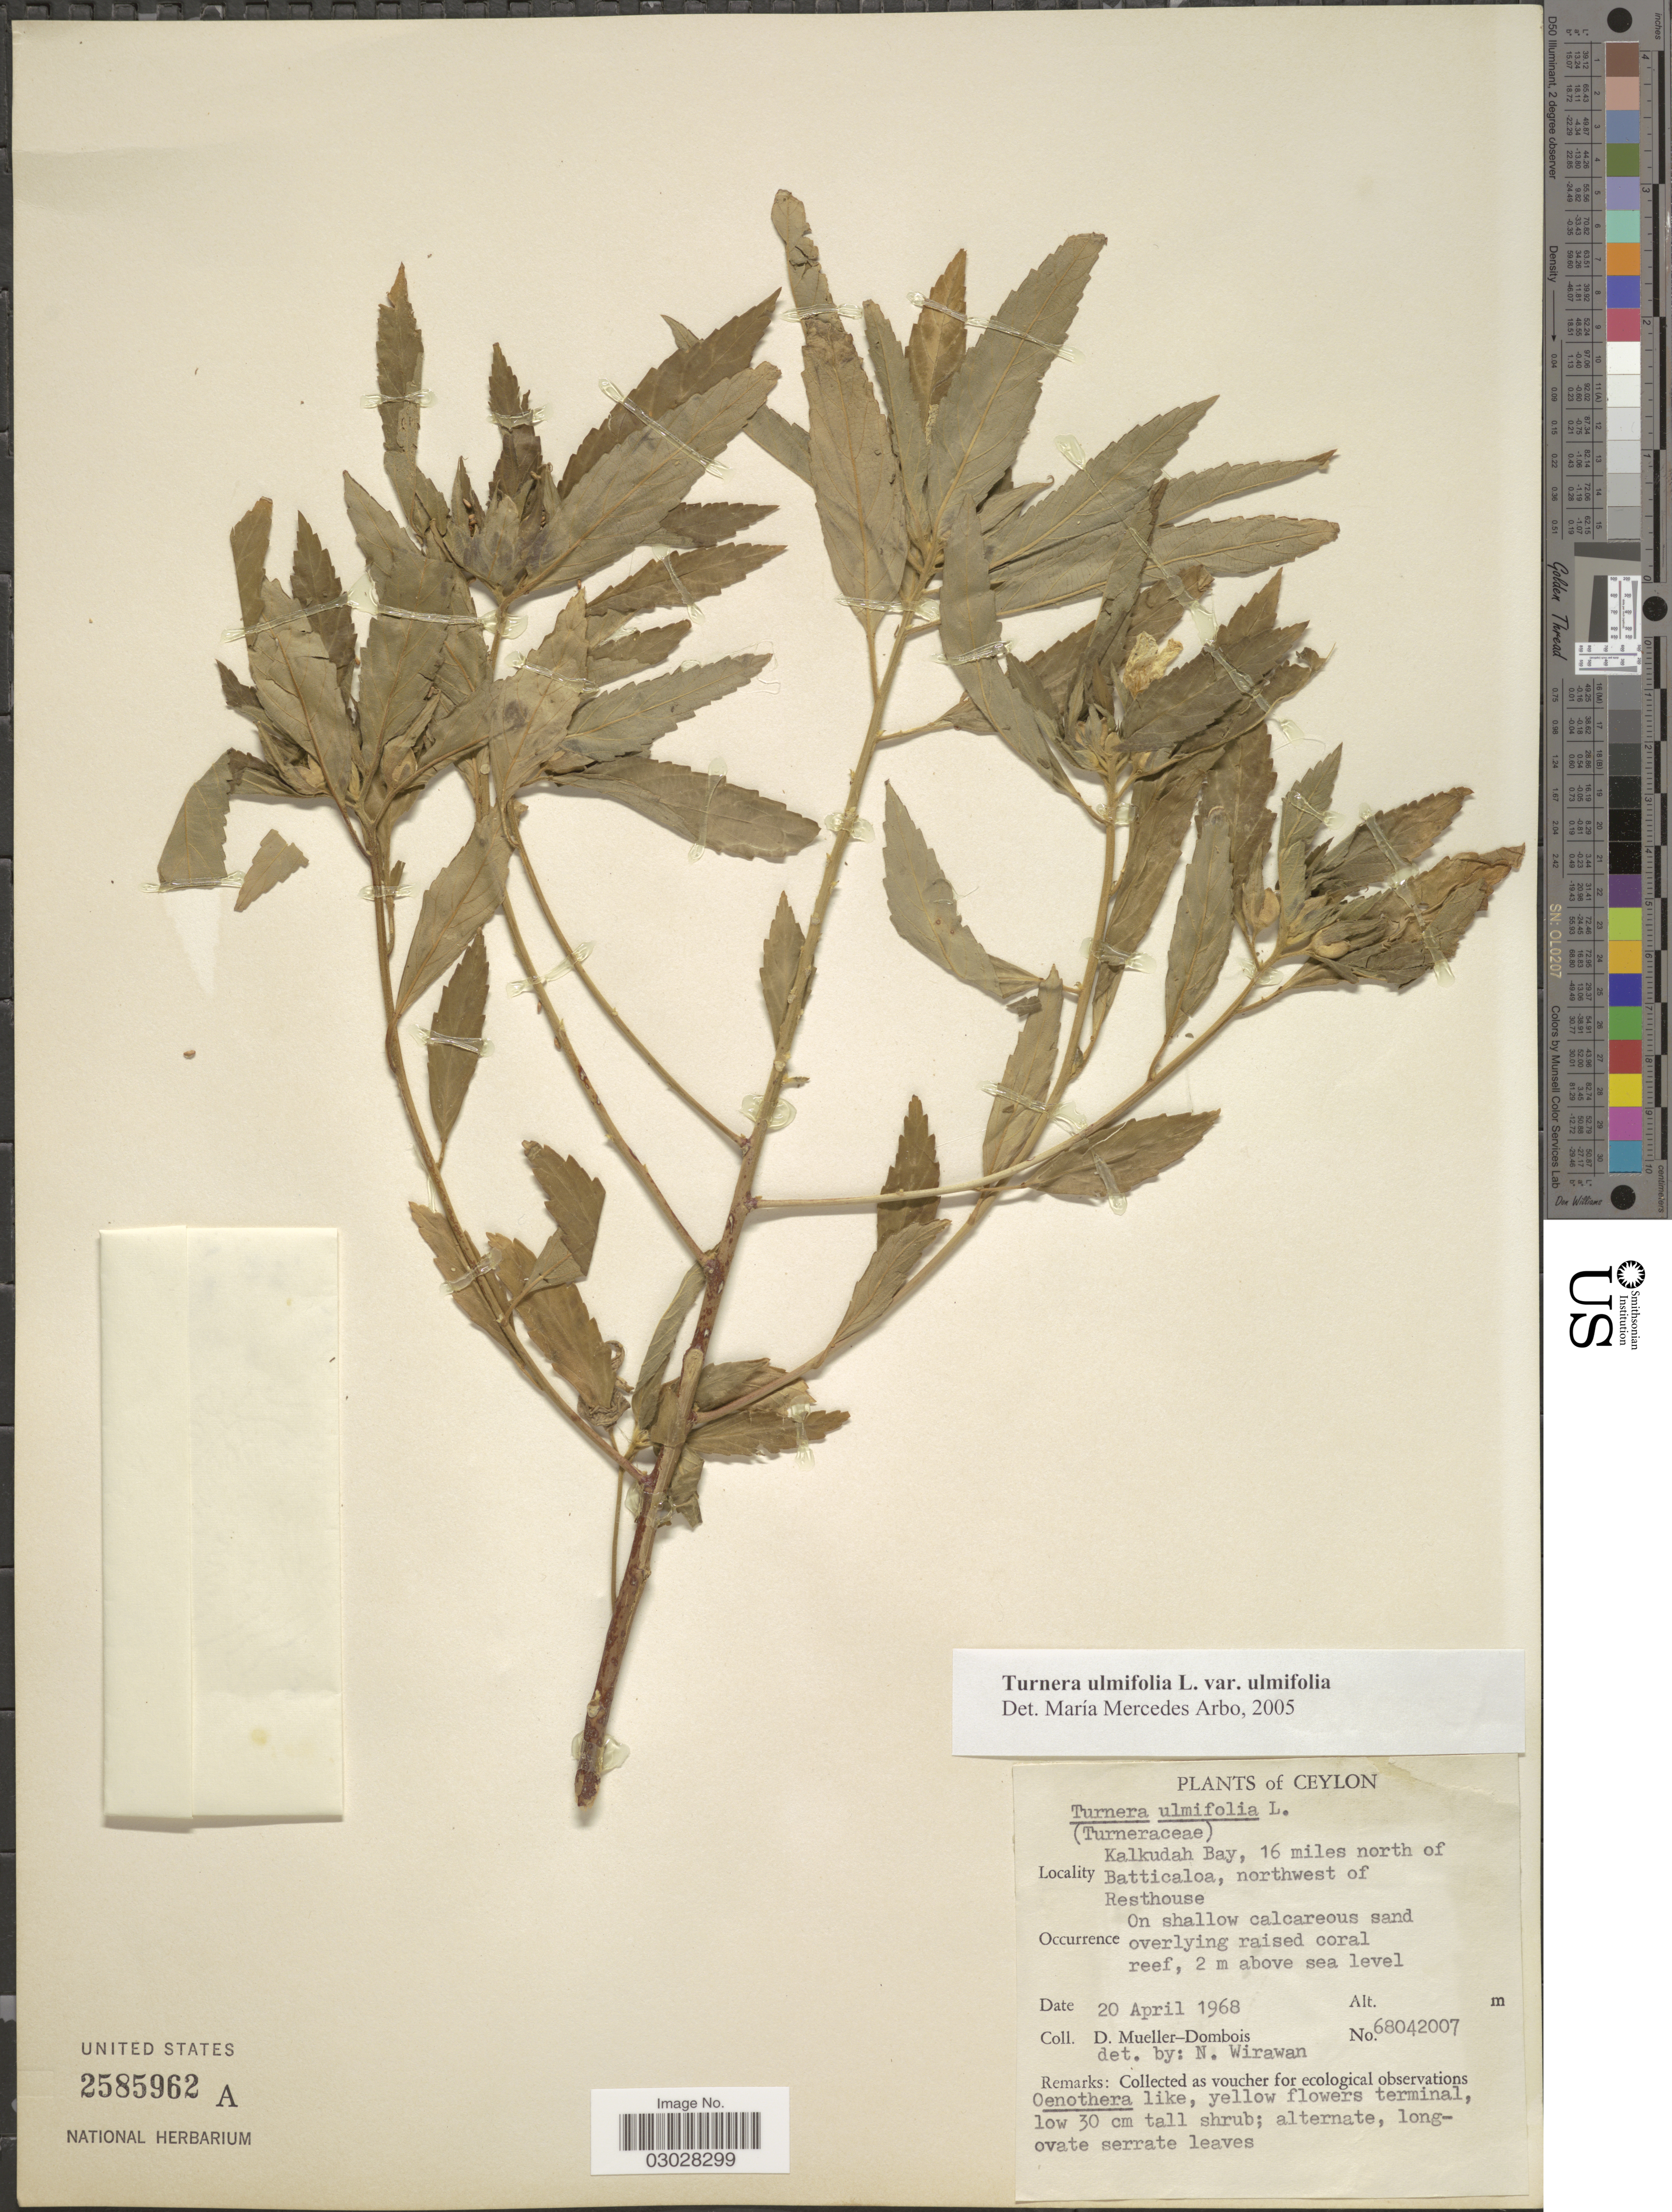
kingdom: Plantae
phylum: Tracheophyta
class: Magnoliopsida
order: Malpighiales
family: Turneraceae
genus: Turnera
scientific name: Turnera ulmifolia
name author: L.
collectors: D. Meuller-Dombois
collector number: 68042007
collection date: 1968-04-20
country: Sri Lanka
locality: Ceylon. Kalkudah Bay, 16 miles north of Batticaloa, northwest of Resthouse.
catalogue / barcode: US 2585962A